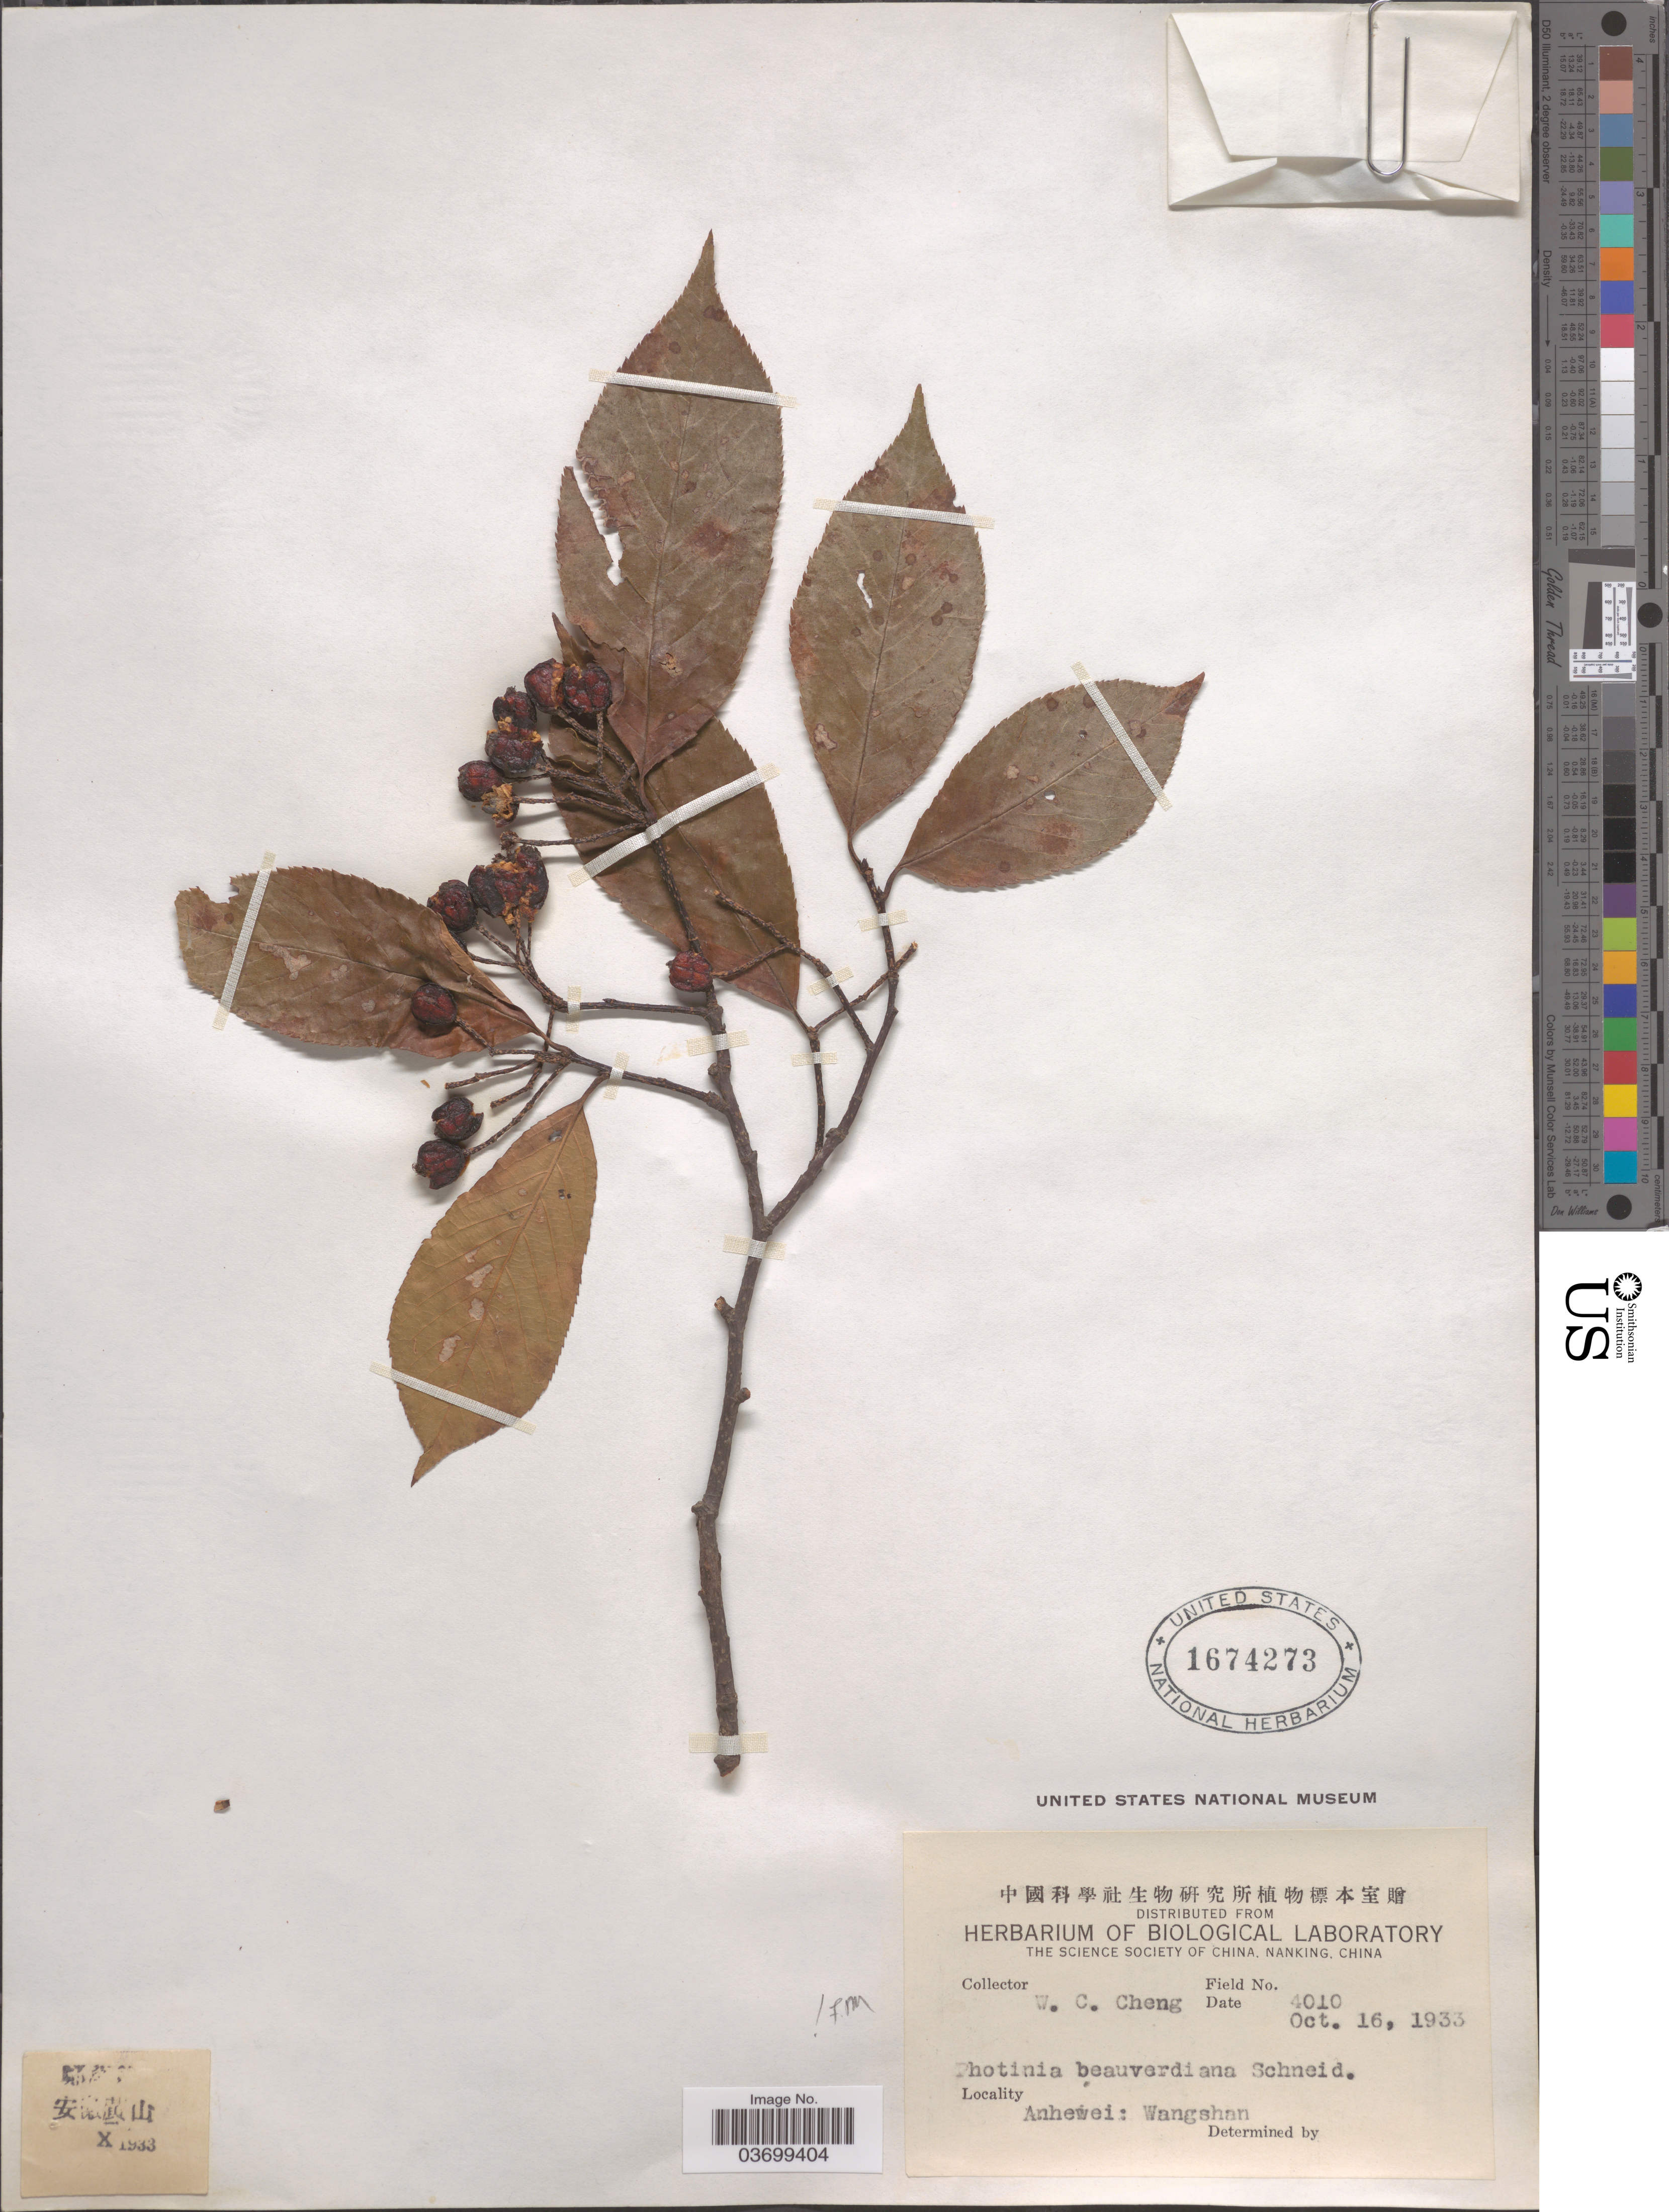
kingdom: Plantae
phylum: Tracheophyta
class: Magnoliopsida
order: Rosales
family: Rosaceae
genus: Photinia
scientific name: Photinia beauverdiana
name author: C.K. Schneid.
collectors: W. C. Cheng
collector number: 4010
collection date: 1933-10-16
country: China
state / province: Anhui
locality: Anhewei: Wangshan.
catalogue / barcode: US 1674273